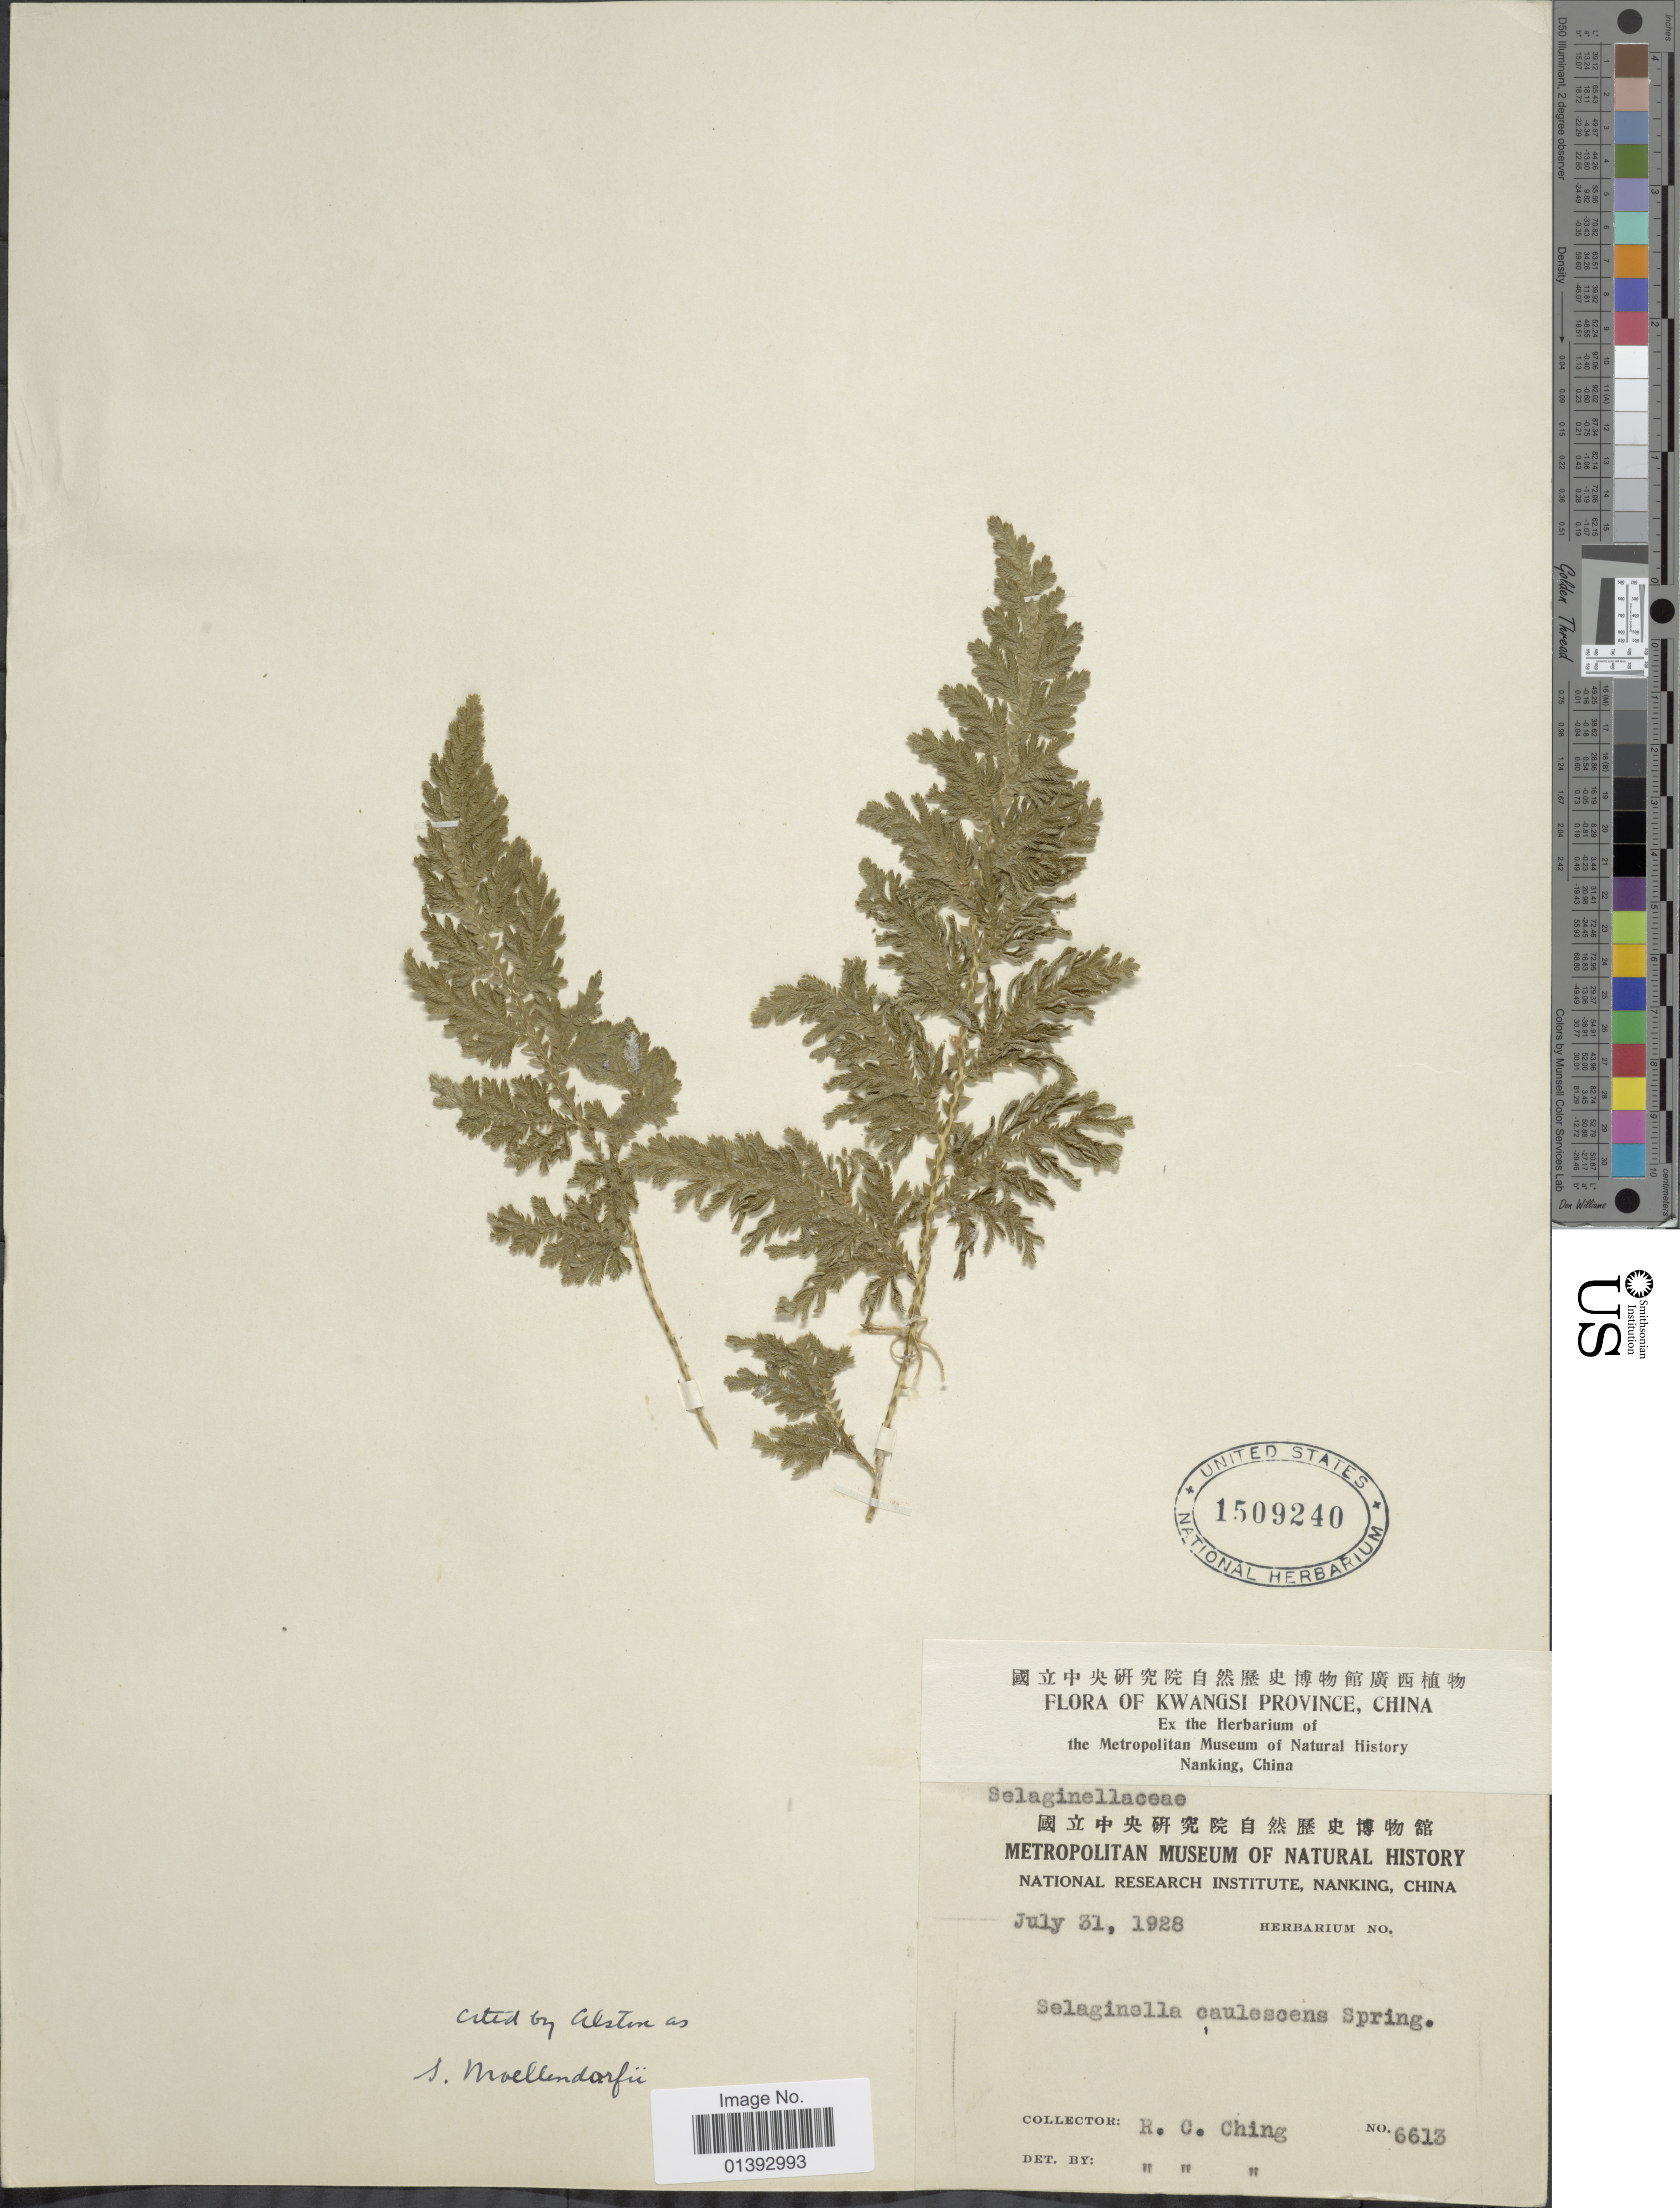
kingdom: Plantae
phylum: Tracheophyta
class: Lycopodiopsida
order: Selaginellales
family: Selaginellaceae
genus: Selaginella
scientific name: Selaginella moellendorffii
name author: Hieron.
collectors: R. C. Ching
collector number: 6613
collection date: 1928-07-31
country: China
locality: Kwangsi Province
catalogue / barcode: US 1509240